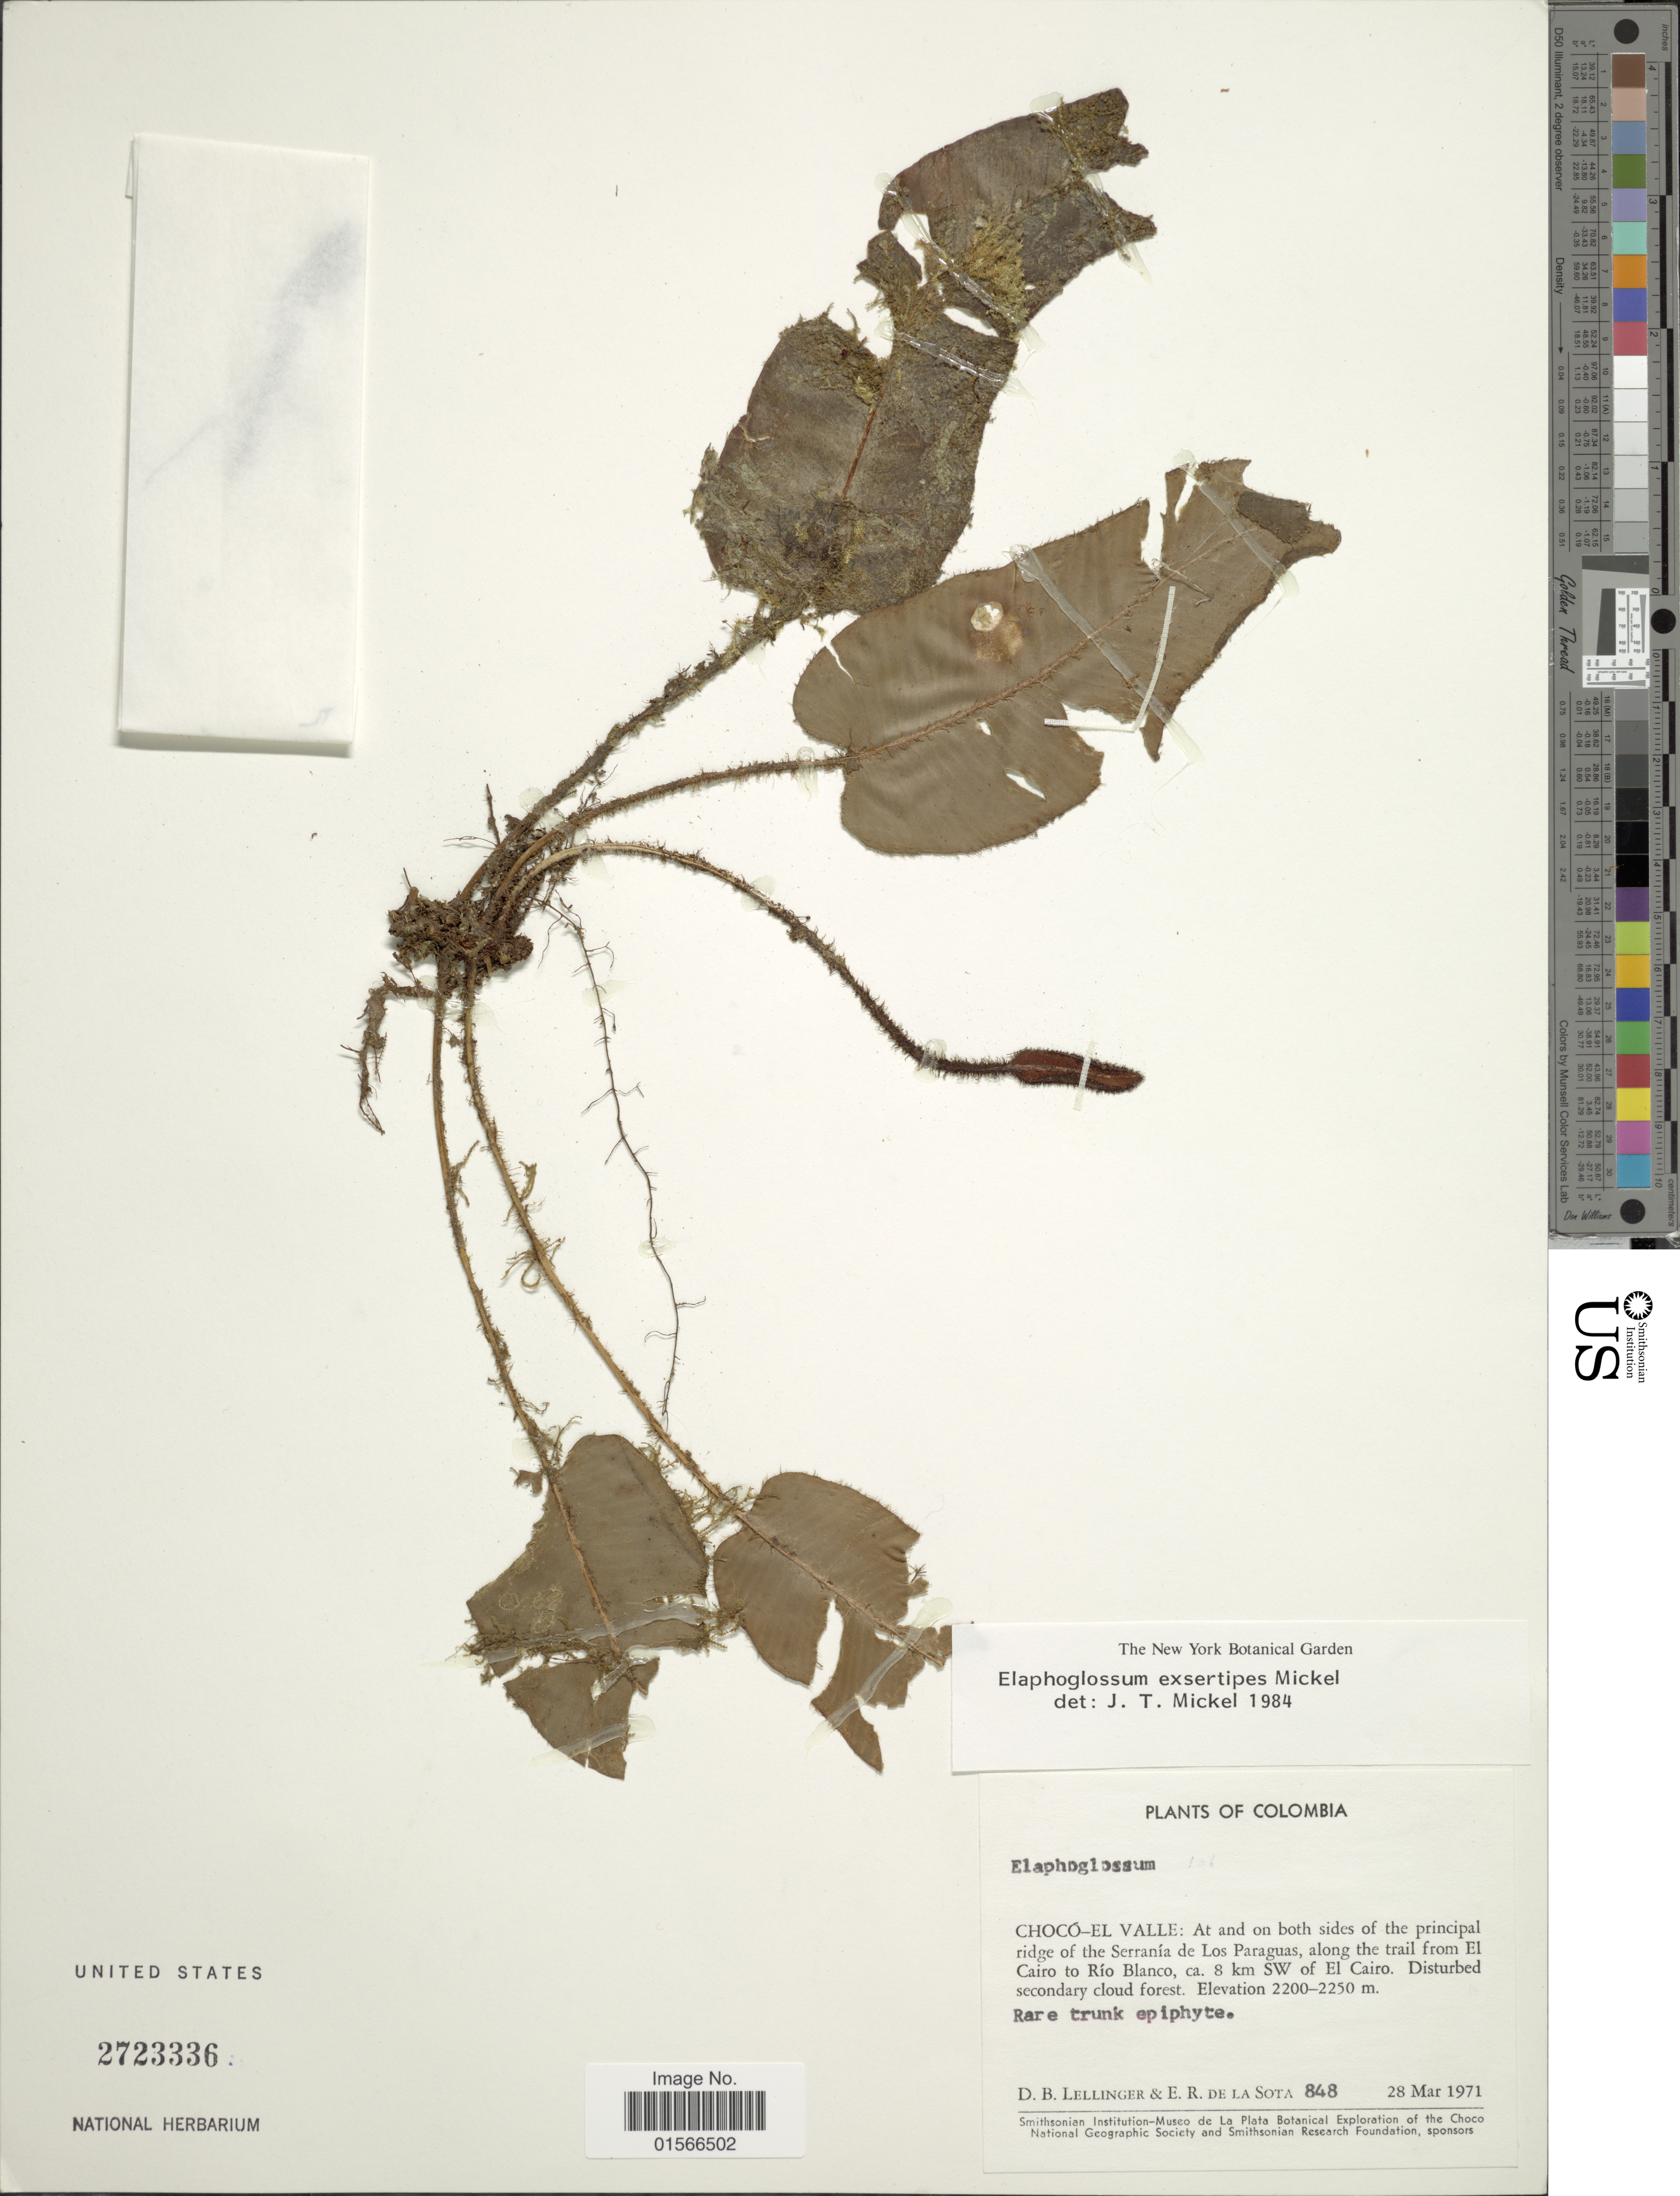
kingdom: Plantae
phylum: Tracheophyta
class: Polypodiopsida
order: Polypodiales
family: Dryopteridaceae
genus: Elaphoglossum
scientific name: Elaphoglossum exsertipes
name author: Mickel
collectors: D. B. Lellinger & E. R. de la Sota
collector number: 848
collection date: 1971-03-28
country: Colombia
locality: Chocó-El Valle: At and on both sides of the principal ridge of the Serranía de Los Paraguas, along the trail from El Cairo to Río Blanco, ca. 8 km SW of El Cairo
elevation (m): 2200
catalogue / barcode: US 2723336